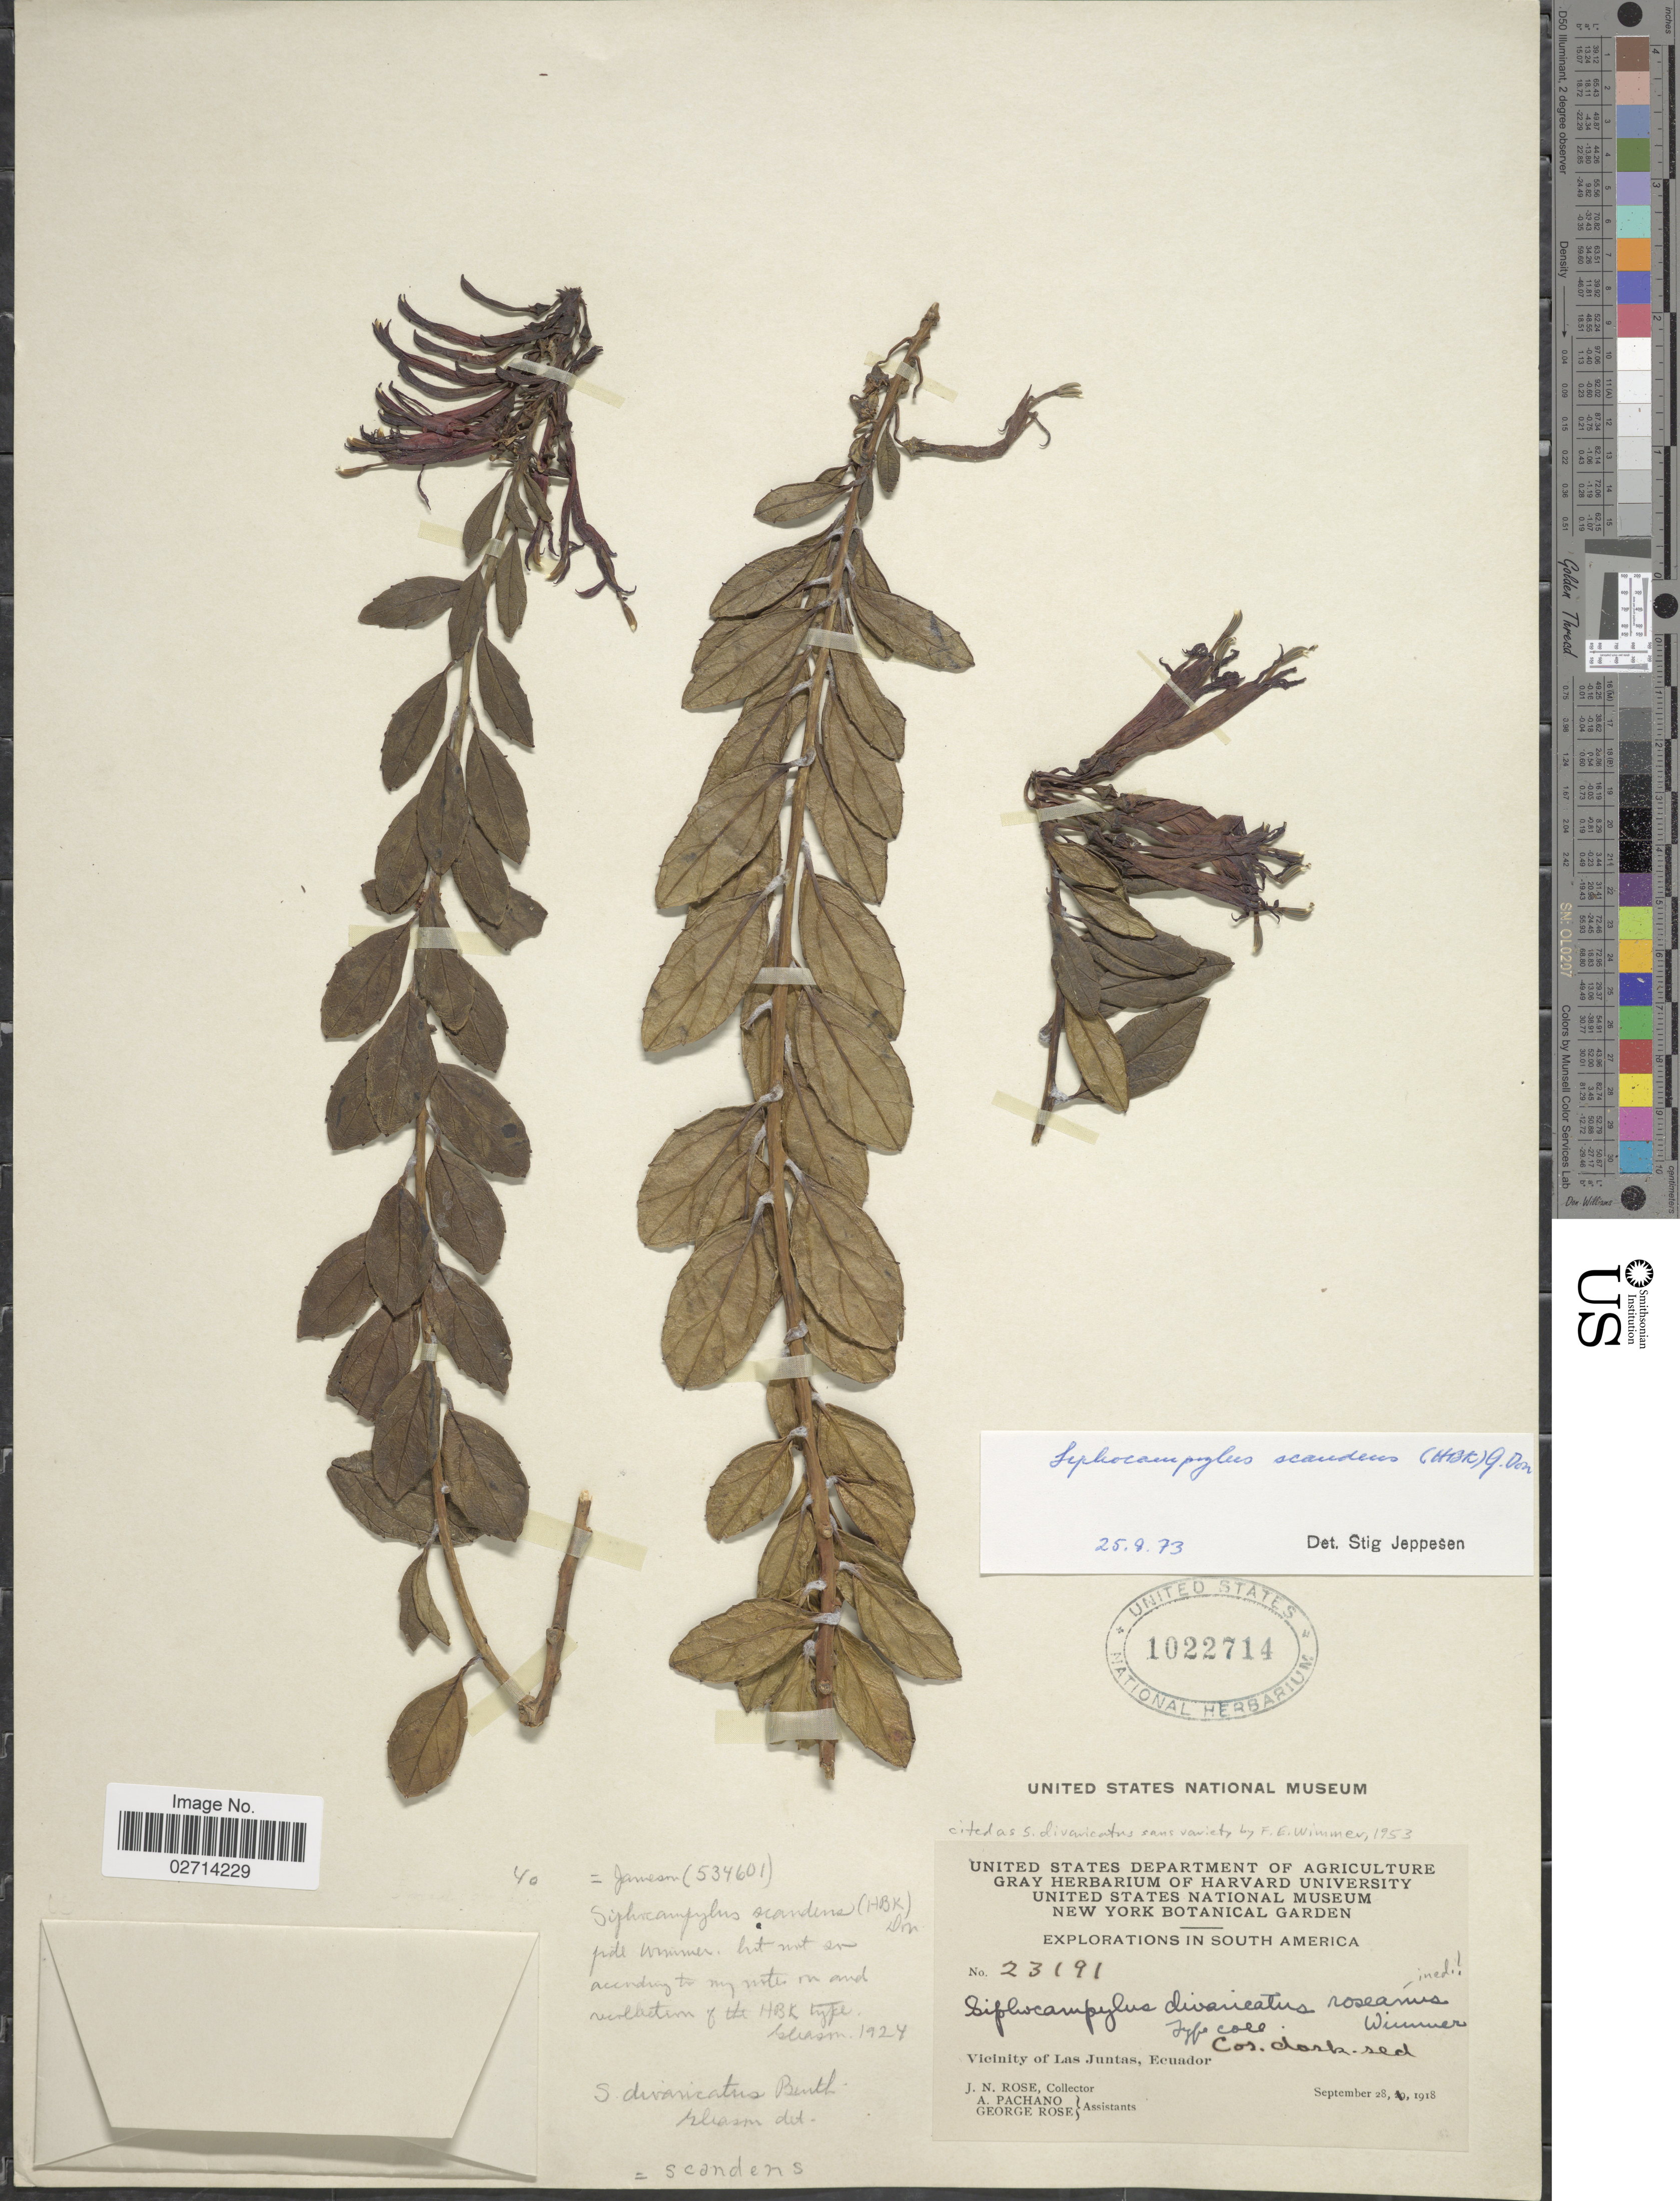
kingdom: Plantae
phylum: Tracheophyta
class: Magnoliopsida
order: Asterales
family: Campanulaceae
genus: Siphocampylus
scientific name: Siphocampylus scandens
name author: (Kunth) G. Don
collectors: J. N. Rose, A. Pachano & G. Rose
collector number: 23191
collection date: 1918-09-28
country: Ecuador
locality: Vicinity of Las Juntas.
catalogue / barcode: US 1022714